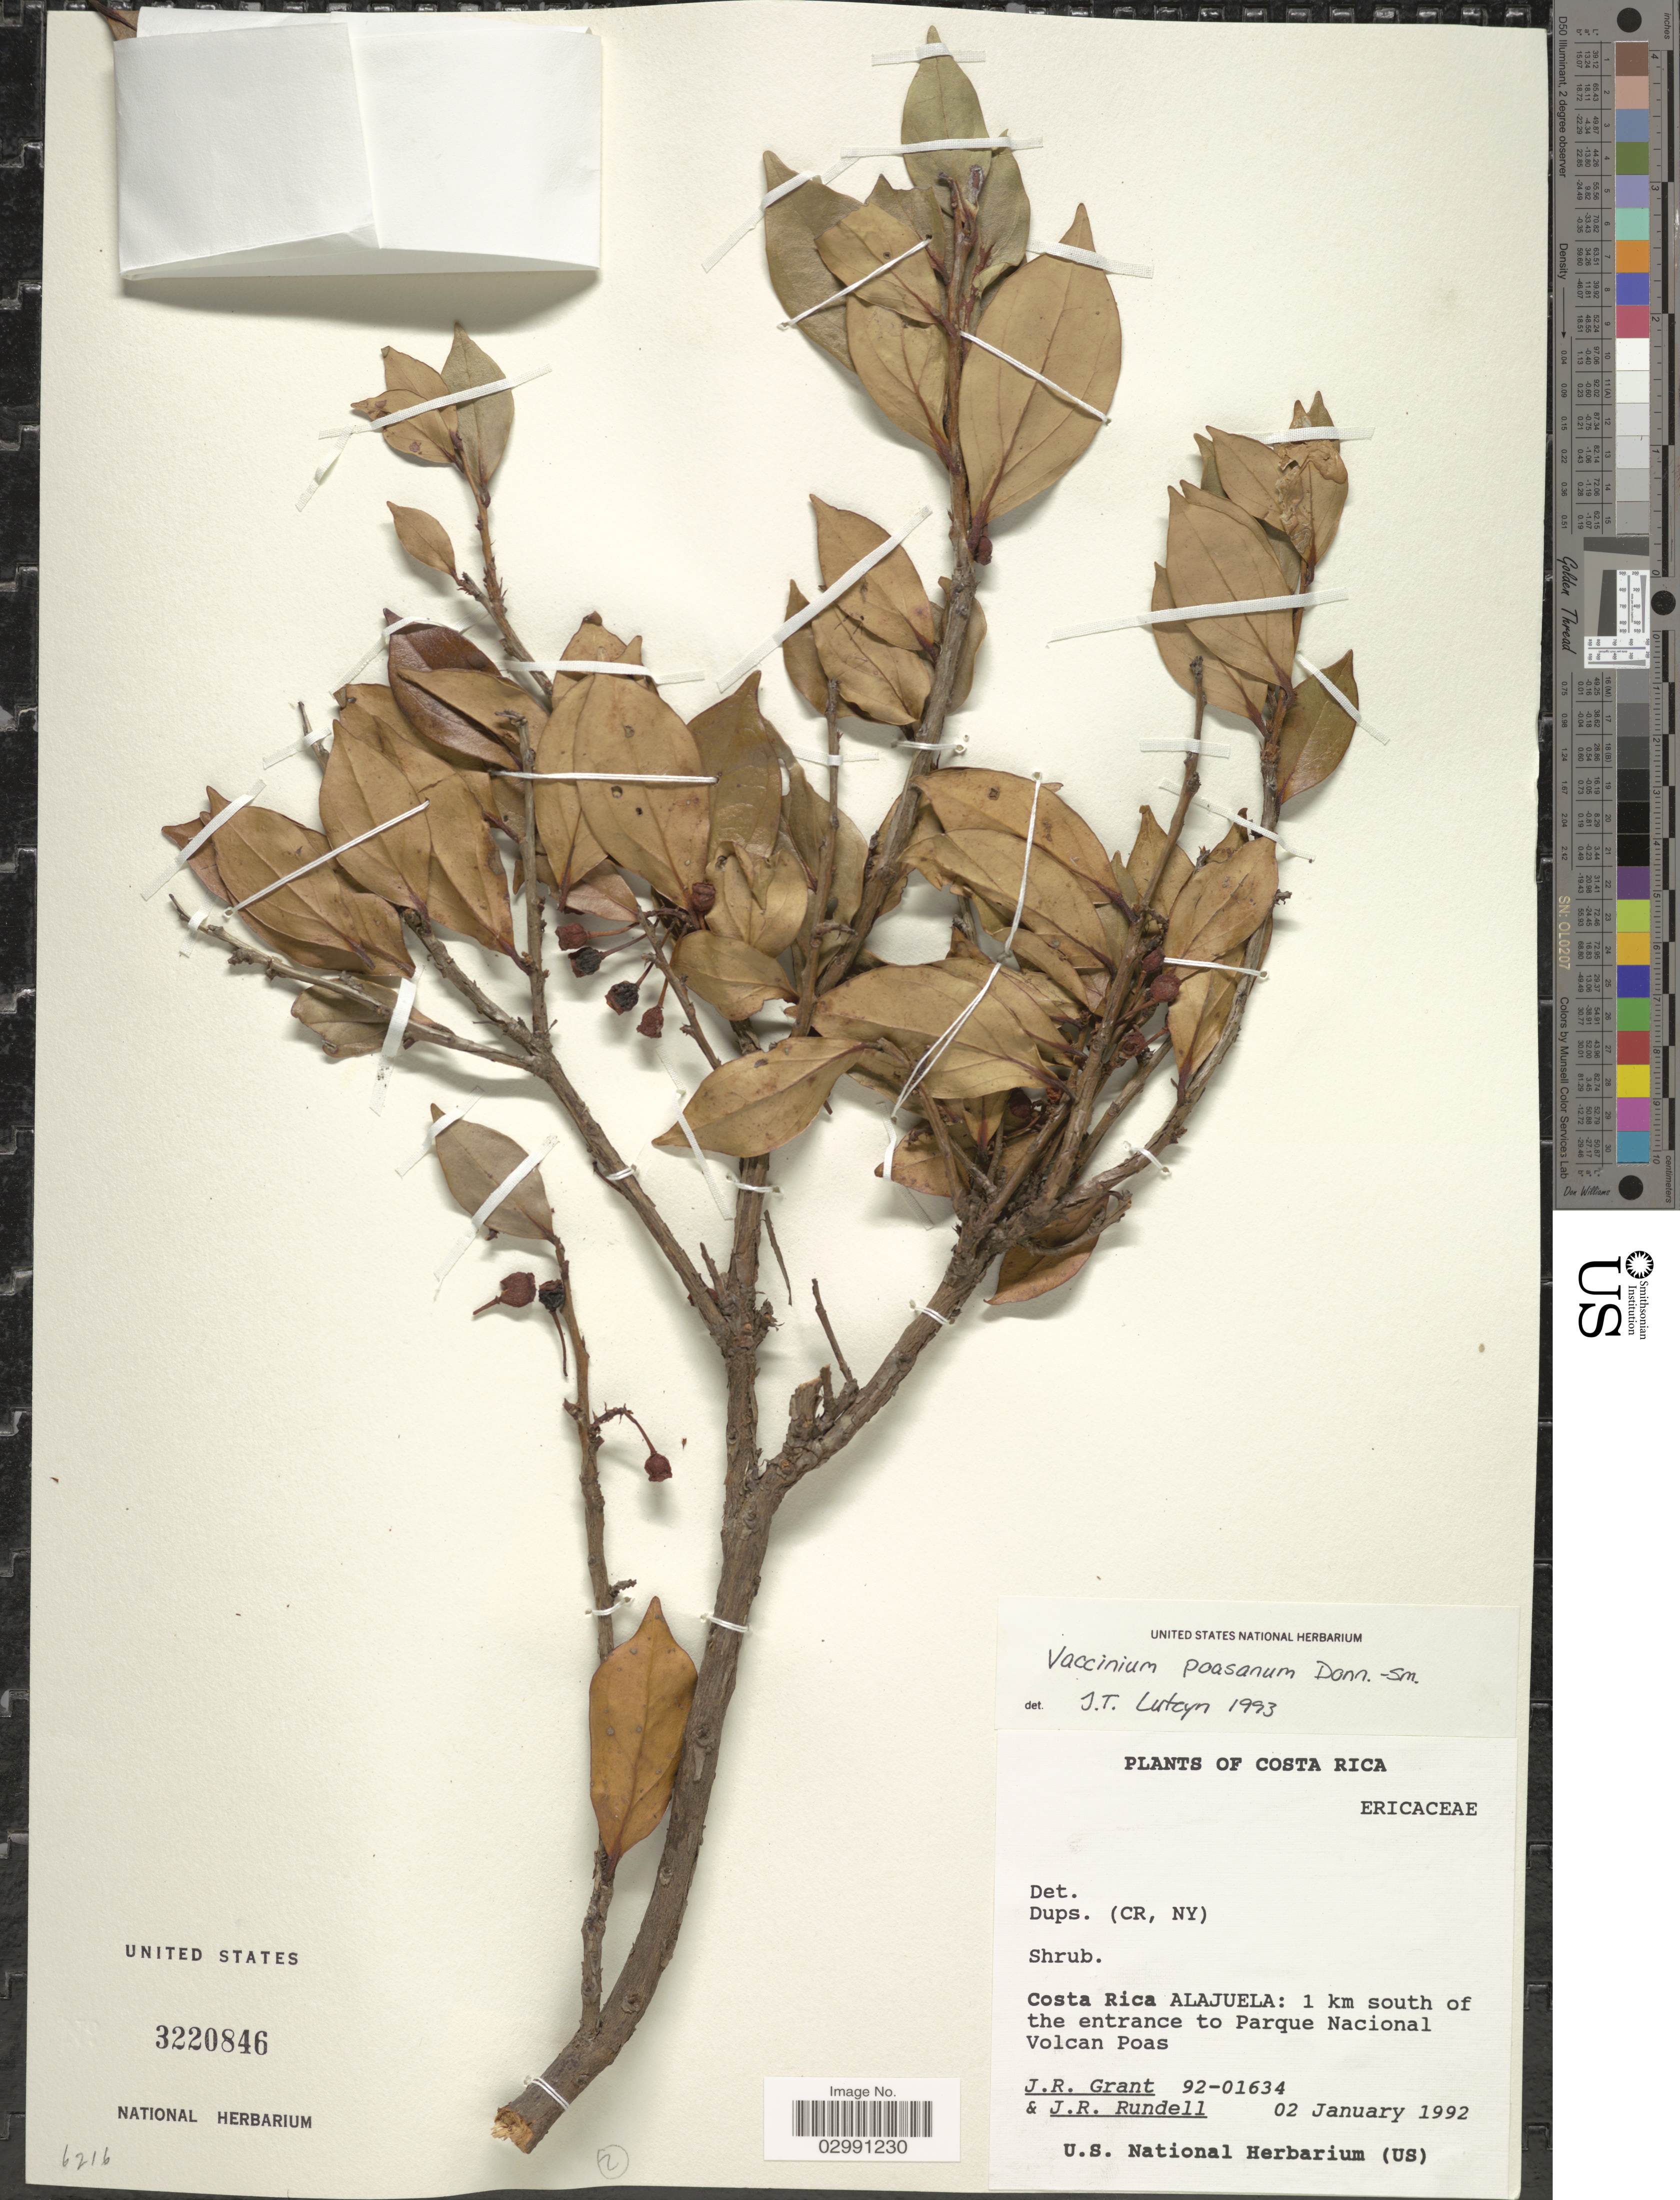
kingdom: Plantae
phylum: Tracheophyta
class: Magnoliopsida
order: Ericales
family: Ericaceae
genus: Vaccinium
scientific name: Vaccinium poasanum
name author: Donn. Sm.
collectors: J. Grant & J. R. Rundell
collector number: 92-01634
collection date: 1992-01-02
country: Costa Rica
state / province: Alajuela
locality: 1 km south of the entrance to Parque Nacional Volcan Poas.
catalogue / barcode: US 3220846